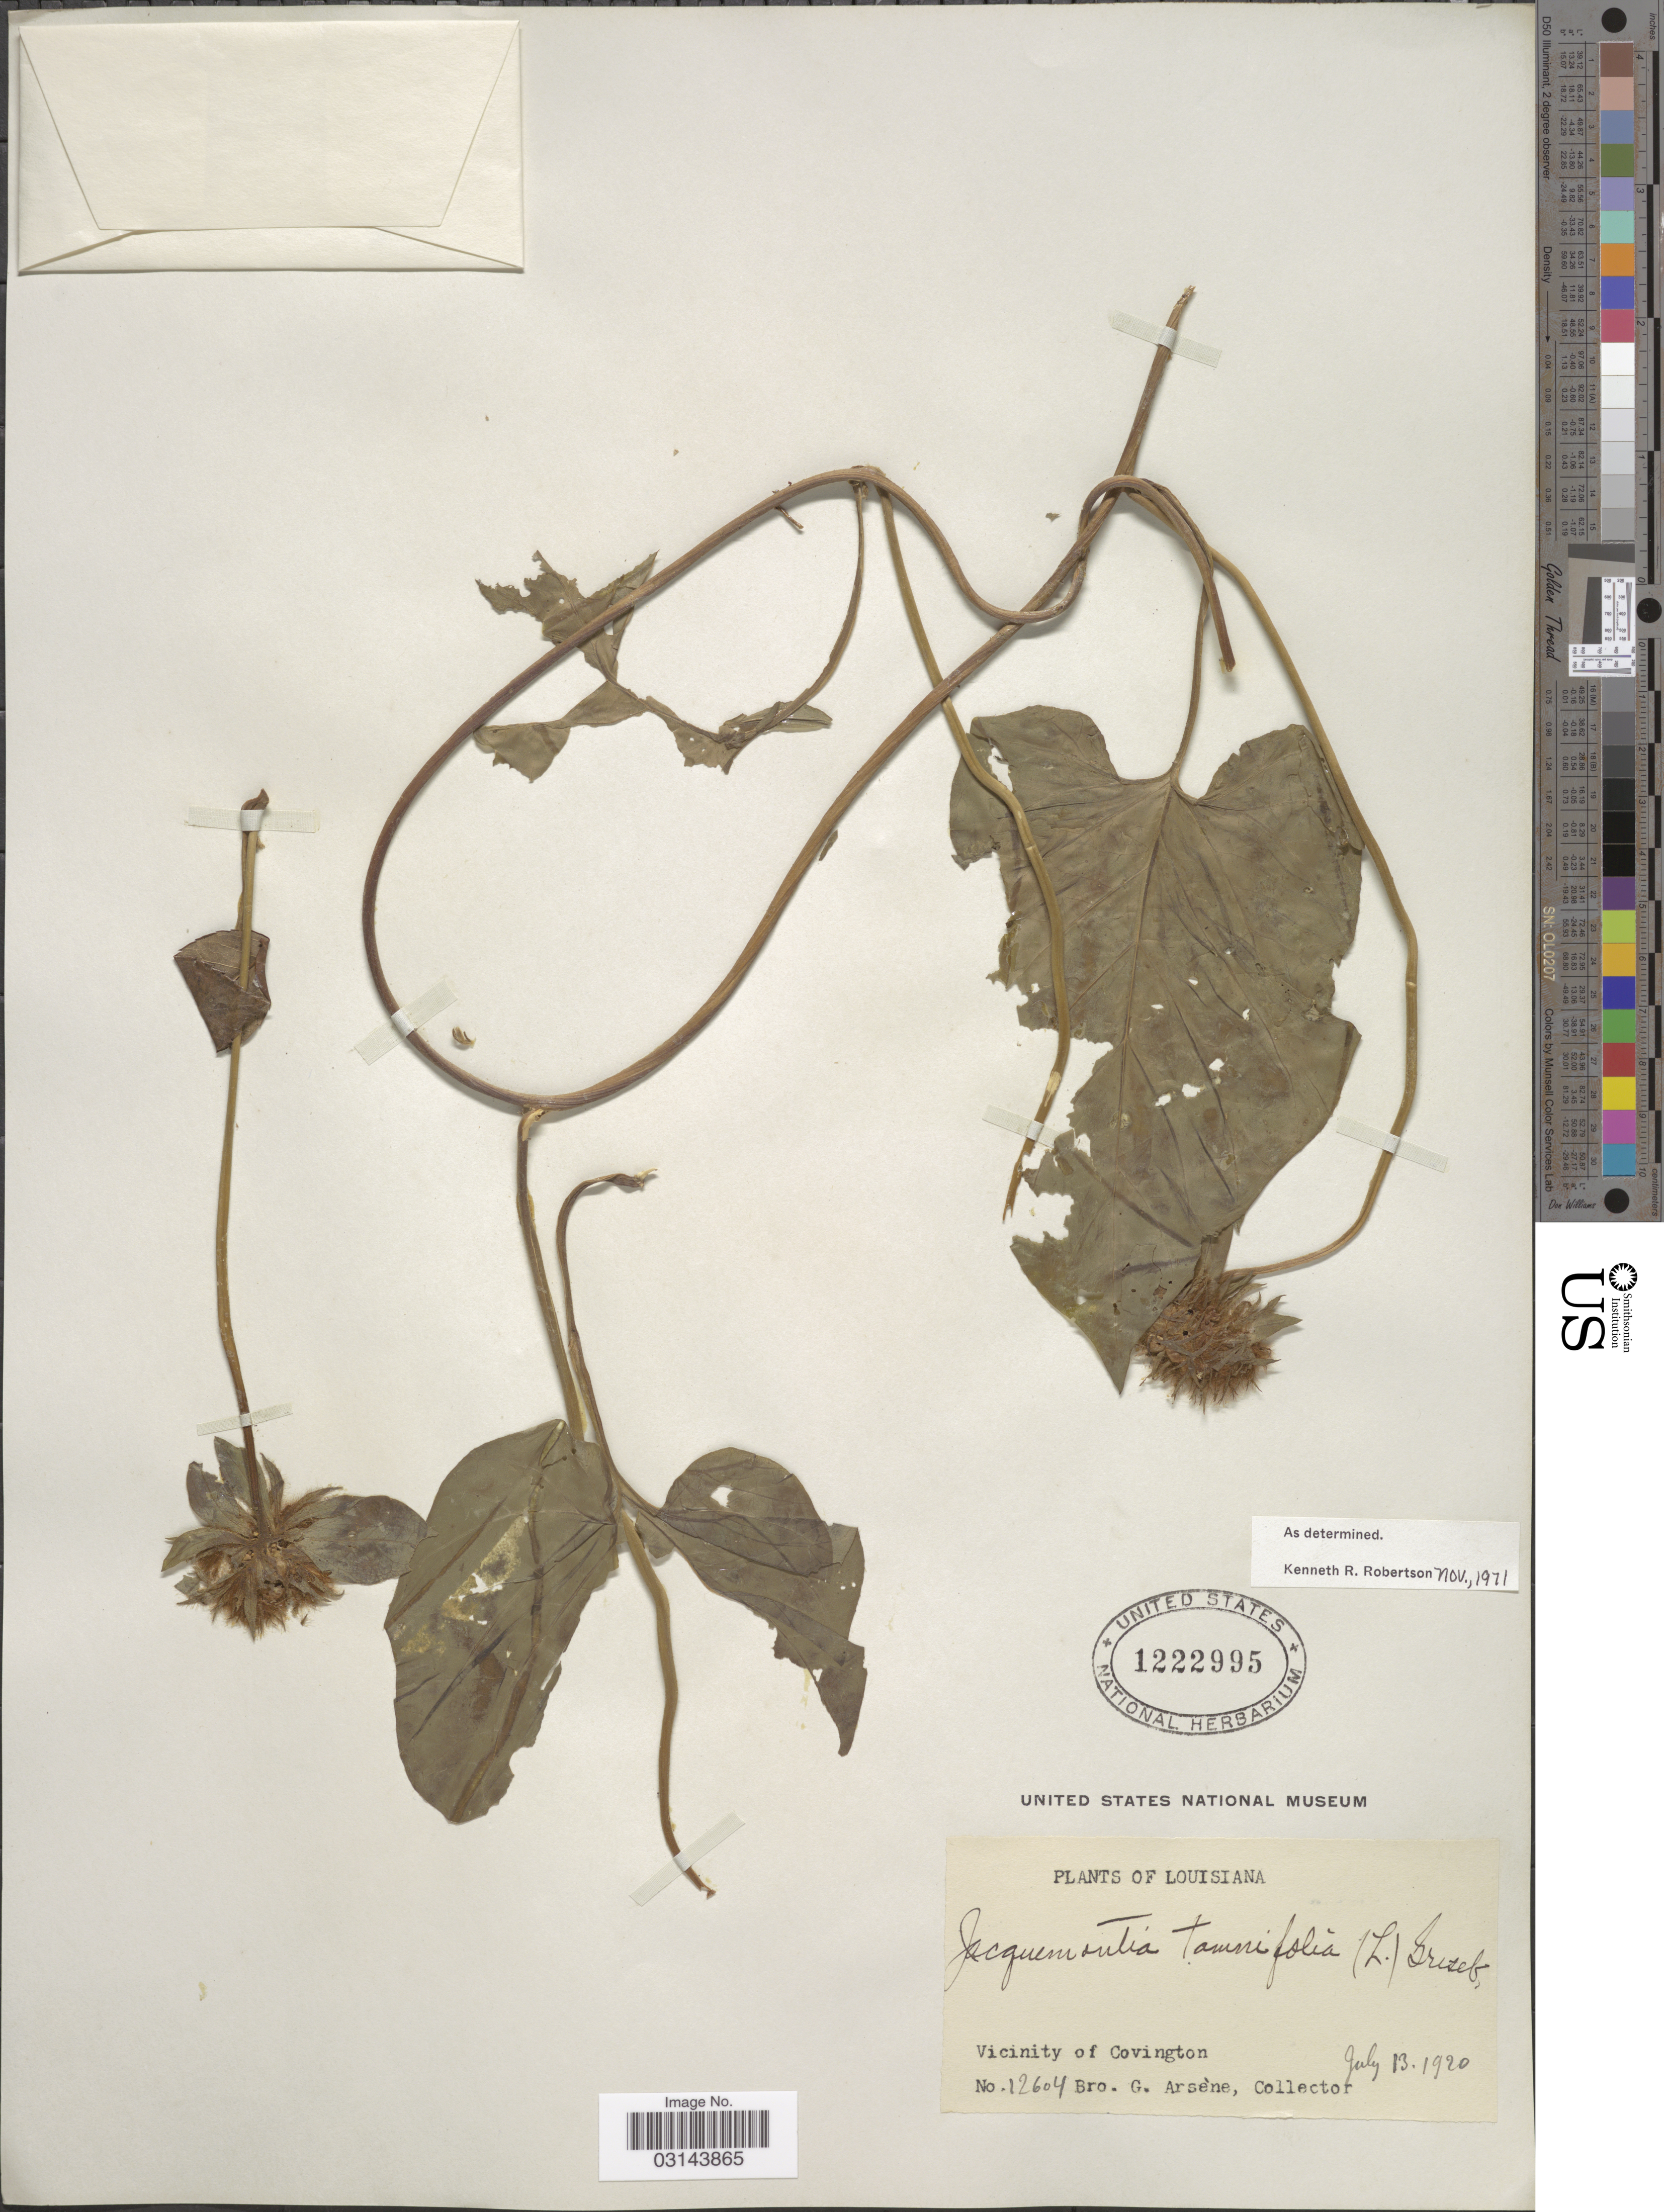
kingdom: Plantae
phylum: Tracheophyta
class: Magnoliopsida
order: Solanales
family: Convolvulaceae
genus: Jacquemontia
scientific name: Jacquemontia tamnifolia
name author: (L.) Griseb.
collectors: Bro. G. Arsène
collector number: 12604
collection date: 1920-07-13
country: United States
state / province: Louisiana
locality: Vicinity of Covington.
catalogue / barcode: US 1222995